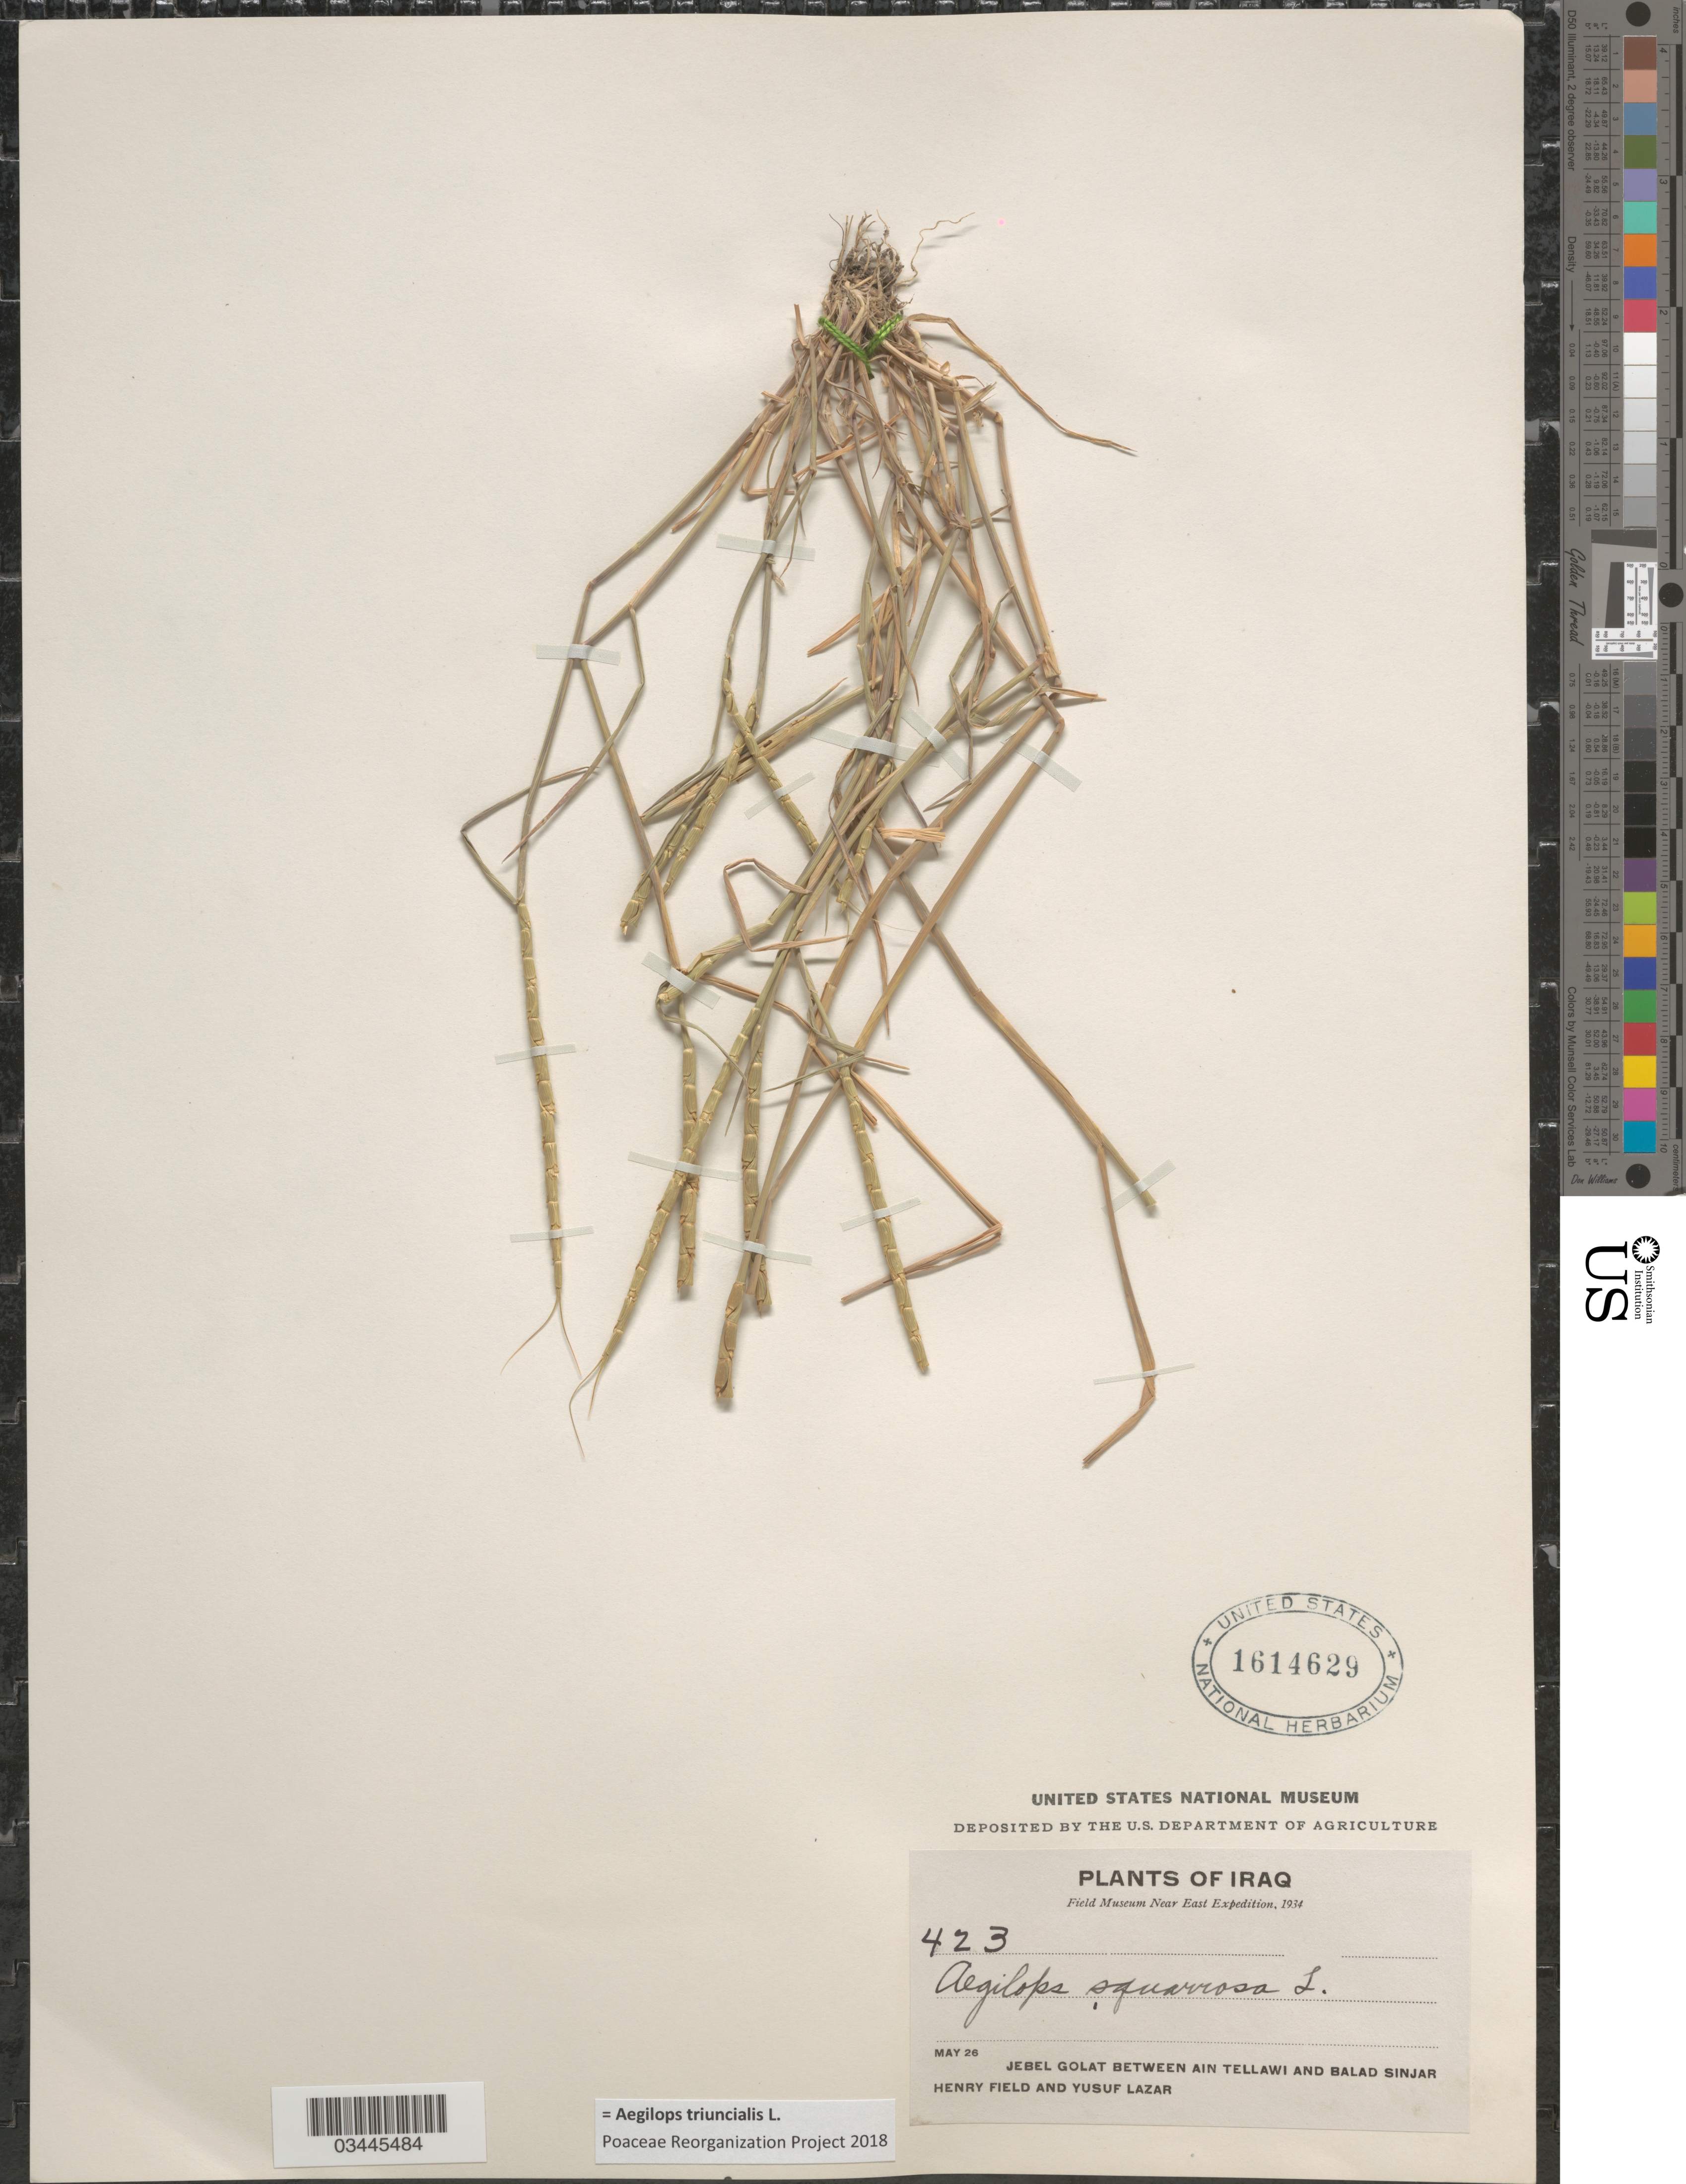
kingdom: Plantae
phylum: Tracheophyta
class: Liliopsida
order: Poales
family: Poaceae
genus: Aegilops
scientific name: Aegilops triuncialis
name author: L.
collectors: H. Field & Y. Lazar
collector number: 423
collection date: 1934-05-26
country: Iraq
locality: Field Museum Near East Expedition, 1934. Jebel Golat between Ain tellawi and Balad Sinjar.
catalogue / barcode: US 1614629